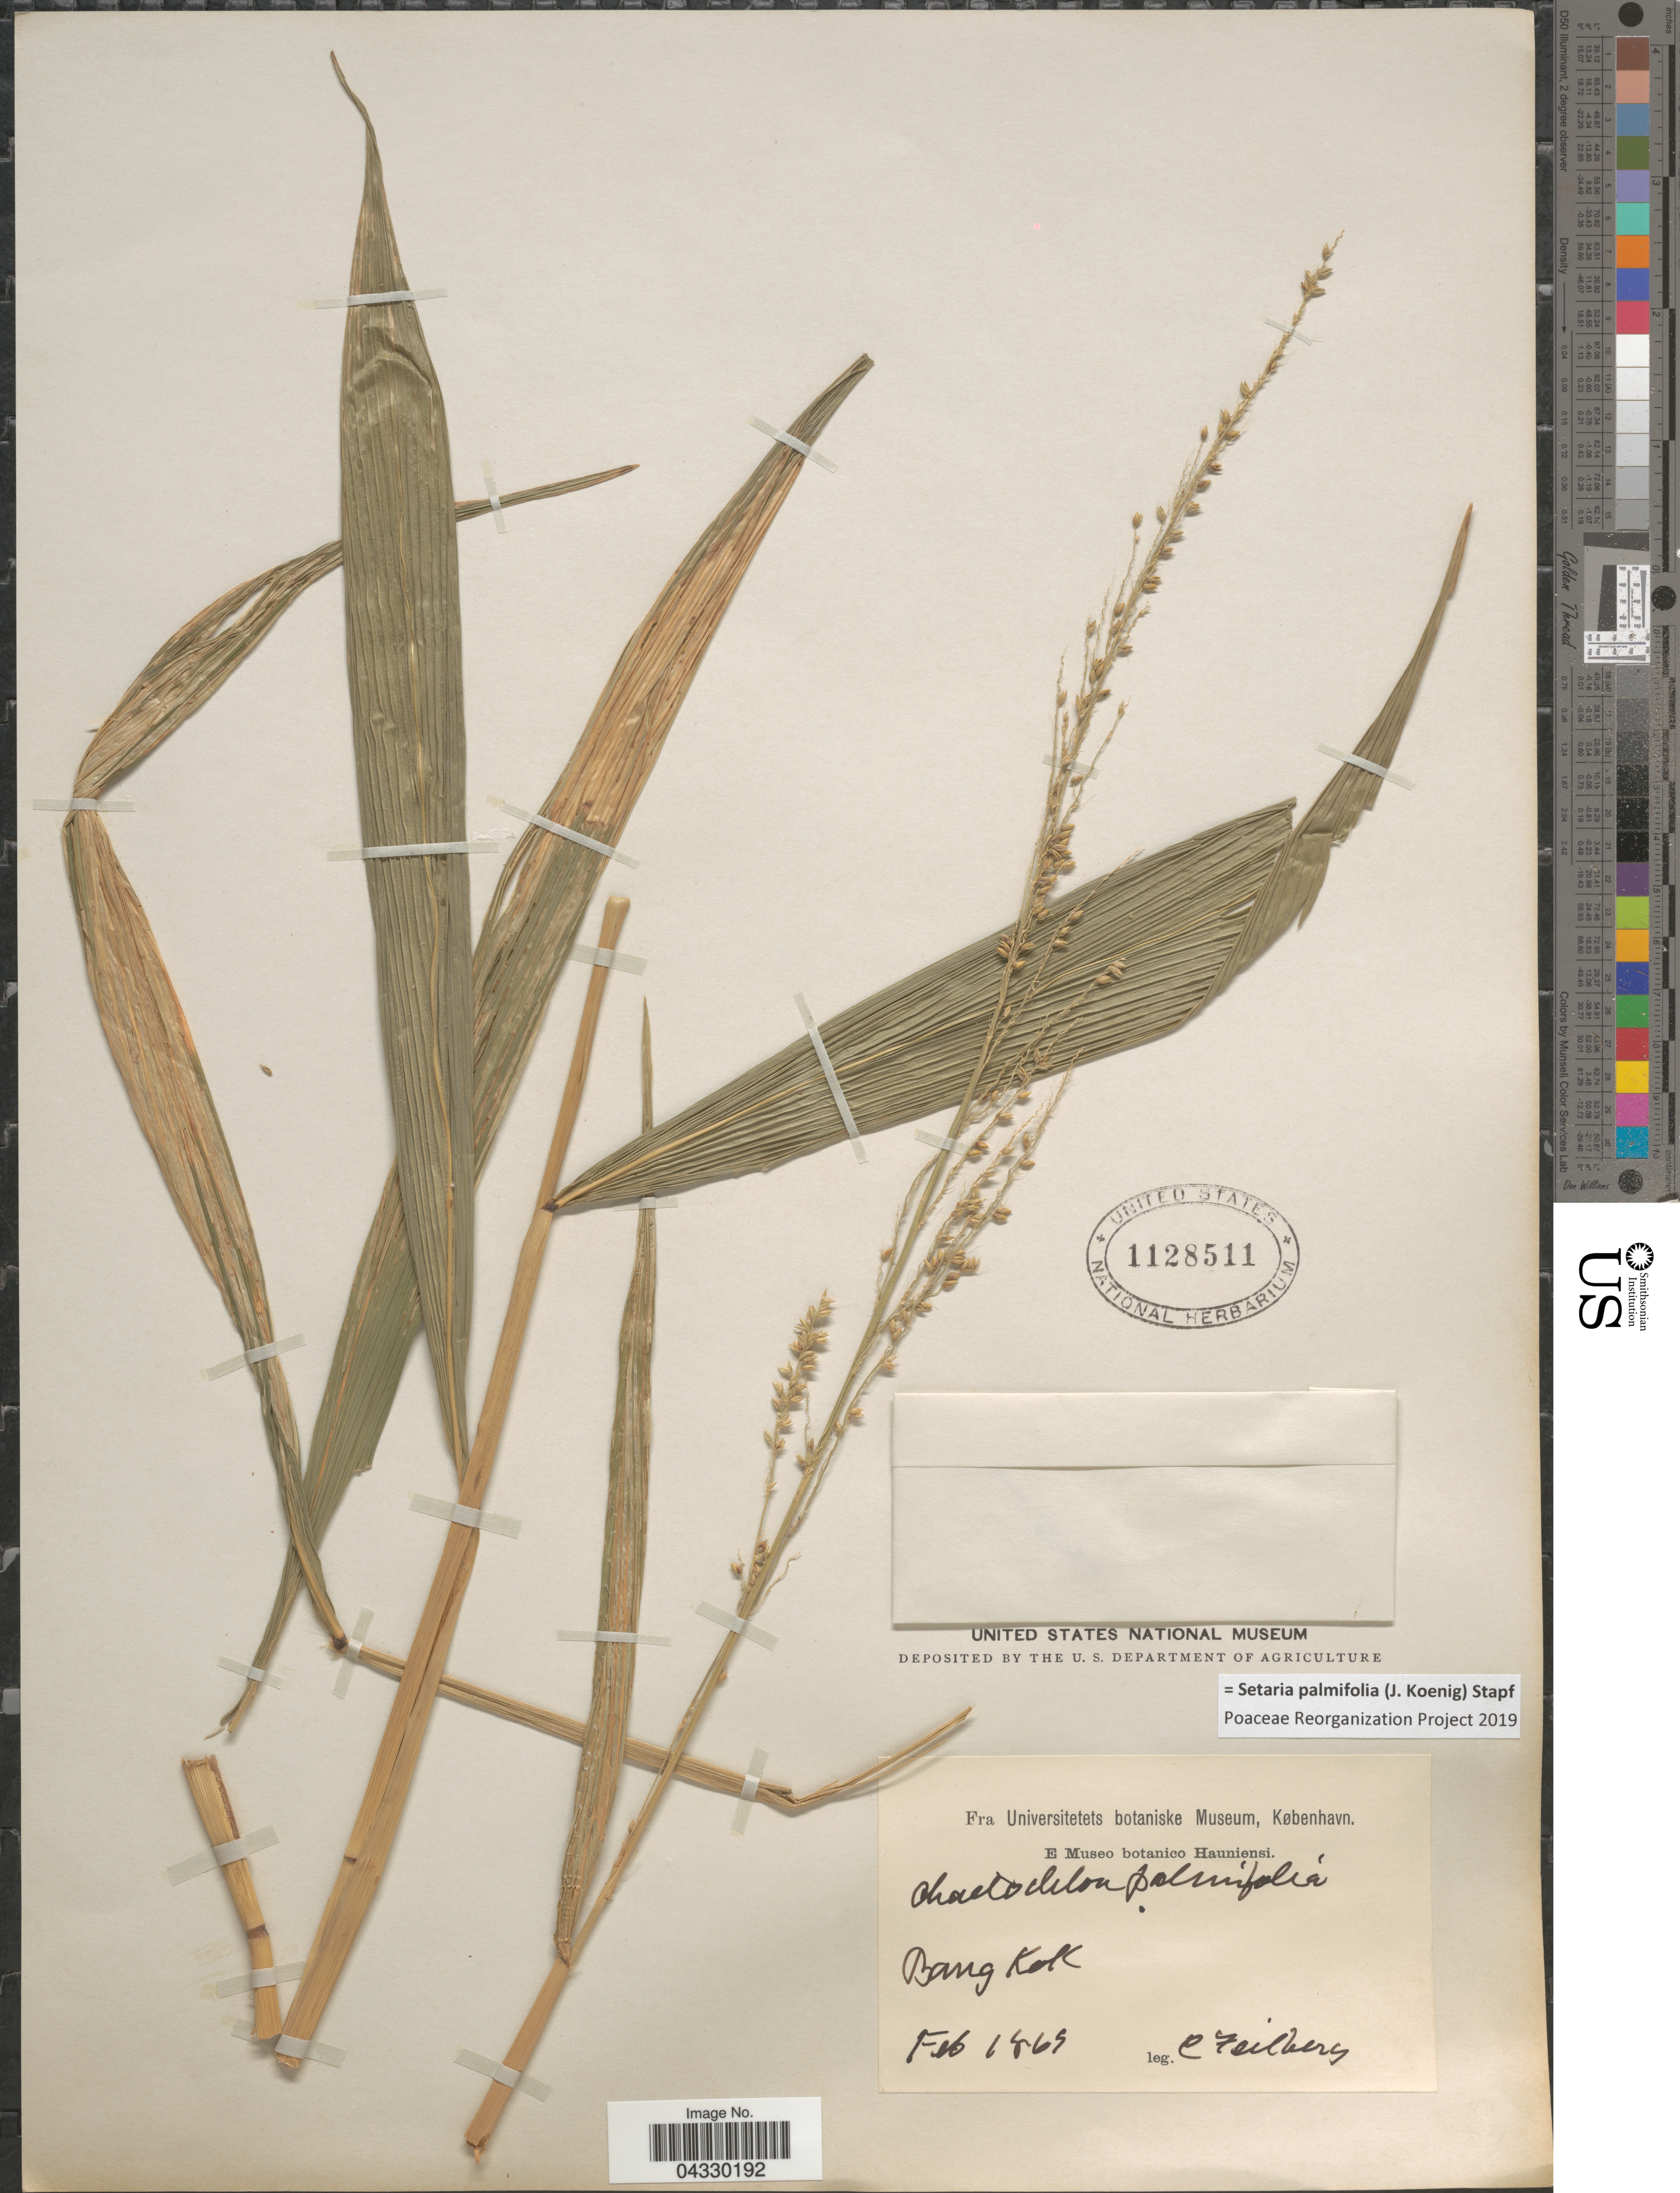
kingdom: Plantae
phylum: Tracheophyta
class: Liliopsida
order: Poales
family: Poaceae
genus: Setaria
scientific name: Setaria palmifolia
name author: (J. Koenig) Stapf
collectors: C. Feilberg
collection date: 1865-02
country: Thailand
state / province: Bangkok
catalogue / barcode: US 1128511